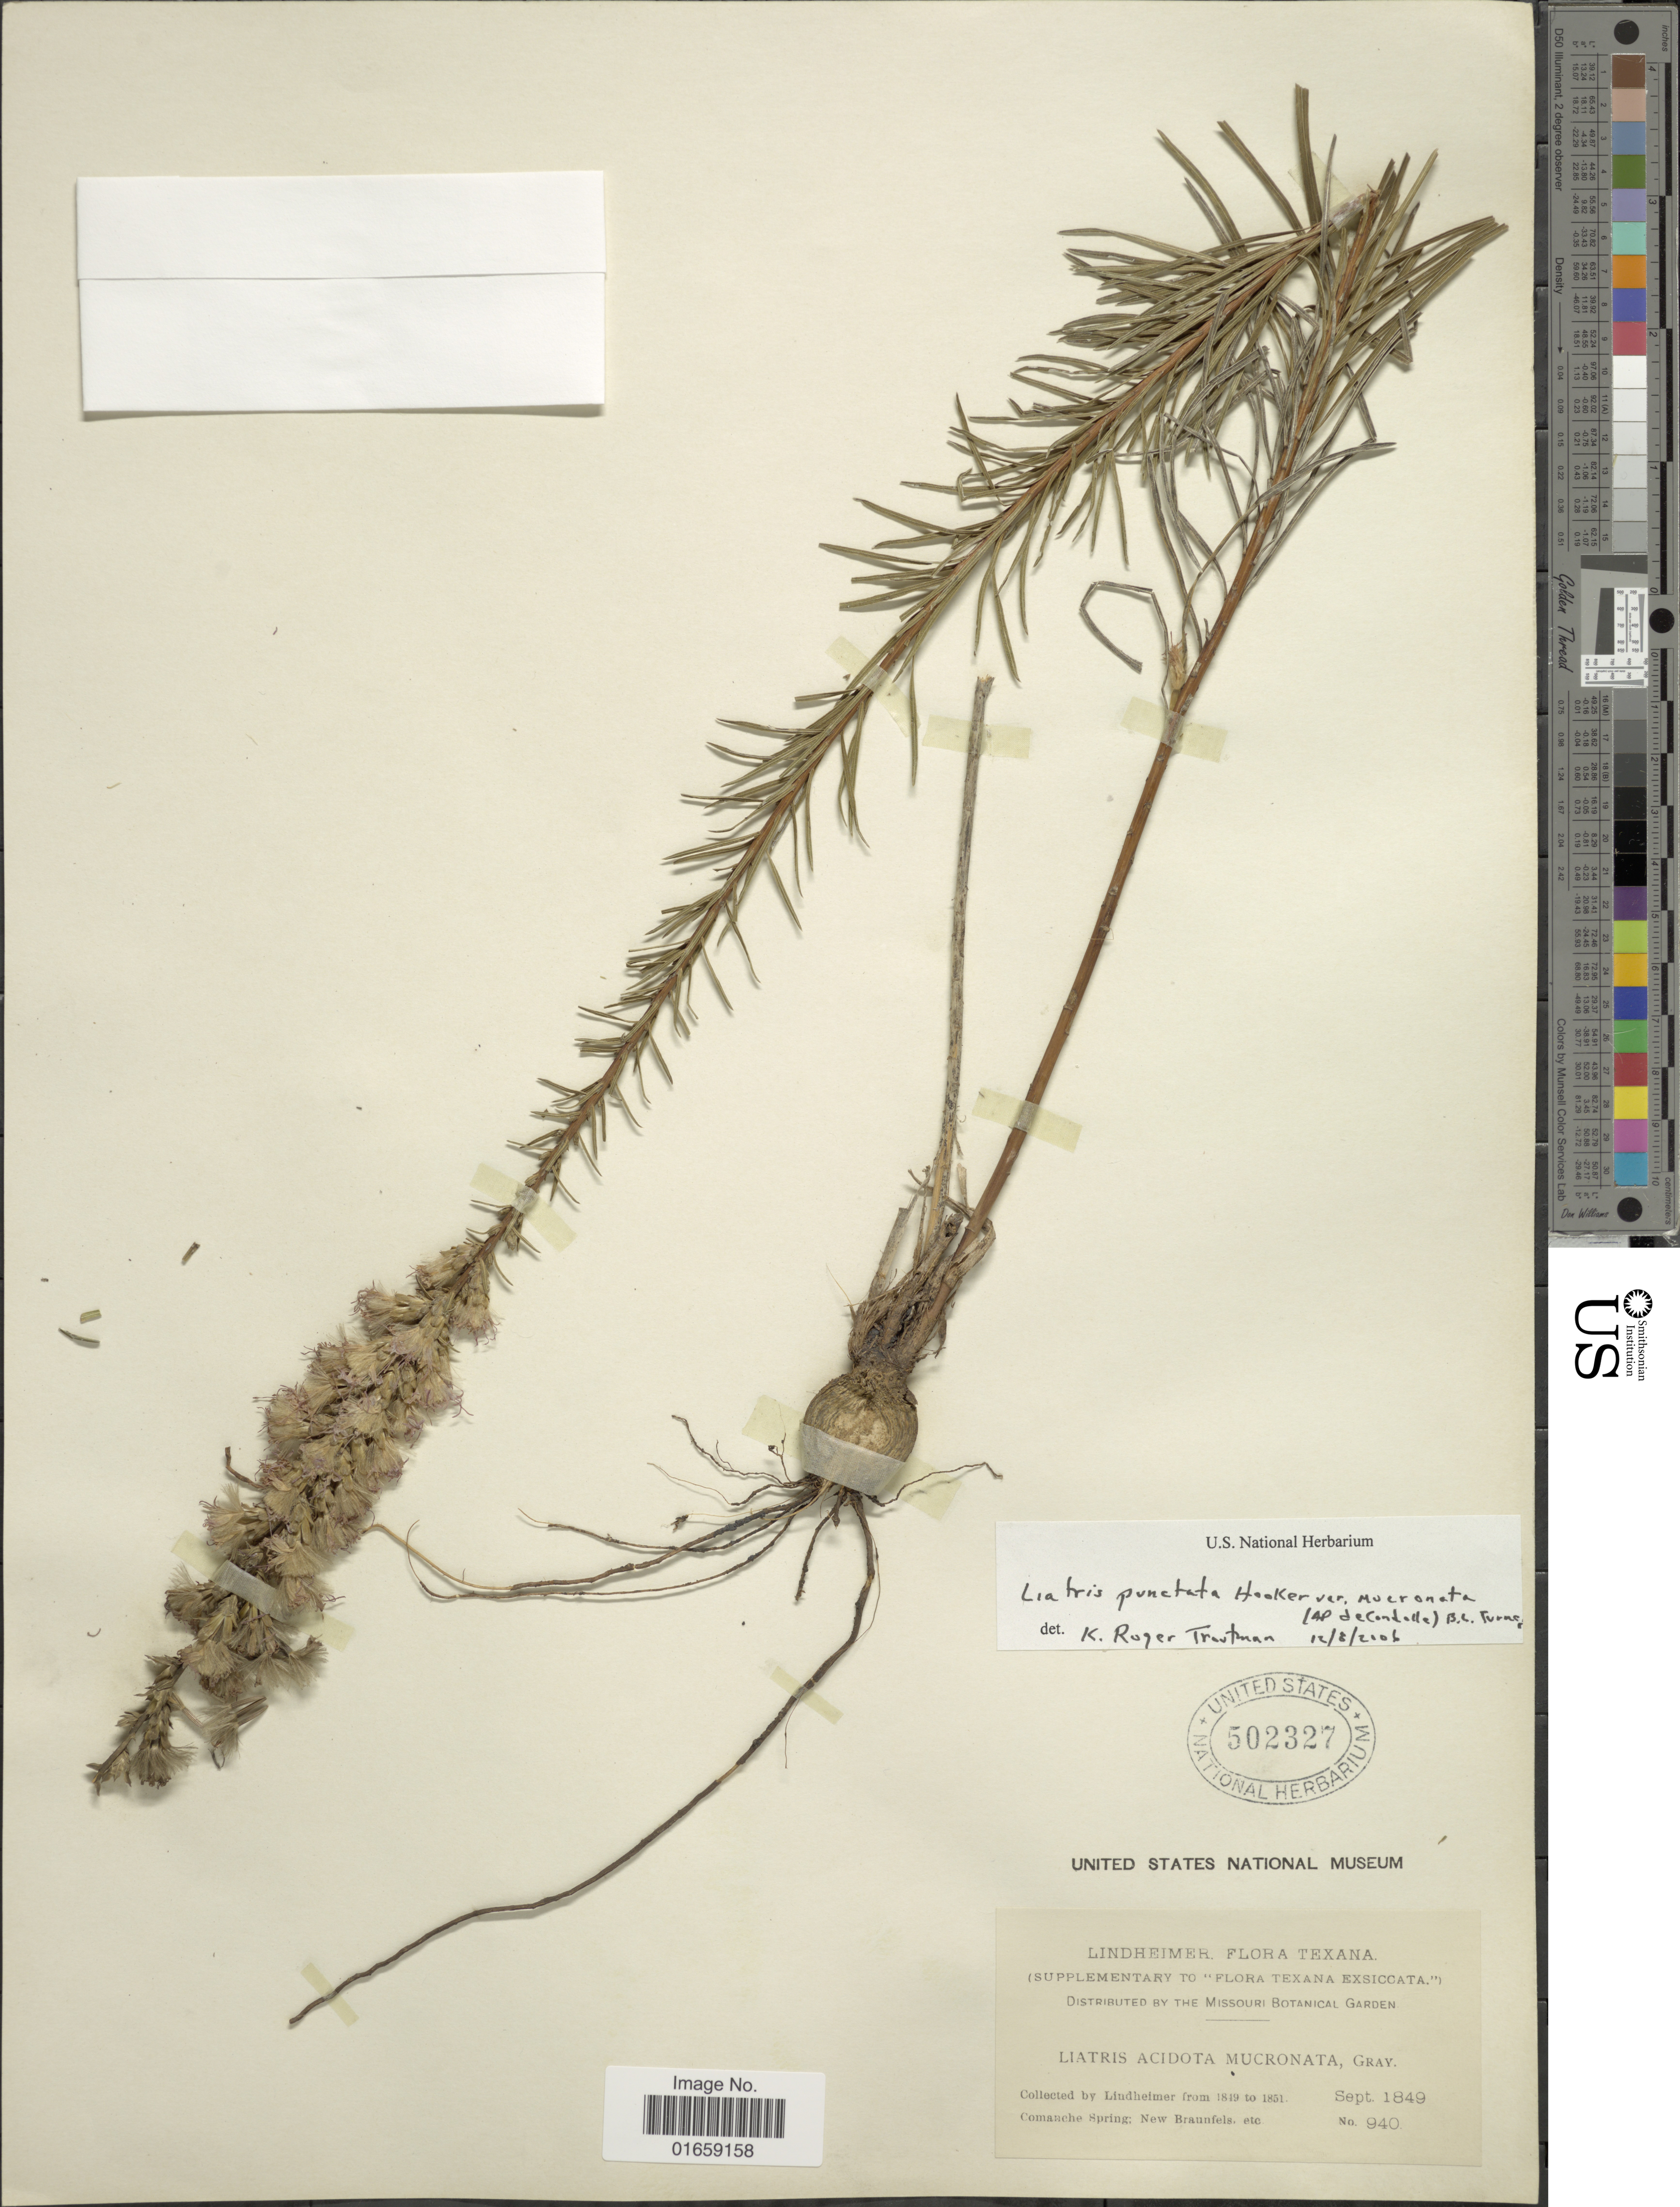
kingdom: Plantae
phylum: Tracheophyta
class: Magnoliopsida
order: Asterales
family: Asteraceae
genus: Liatris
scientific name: Liatris punctata var. mucronata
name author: (DC.) B.L. Turner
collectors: -. Lindheimer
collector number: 940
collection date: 1849-09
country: United States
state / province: Texas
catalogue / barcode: US 502327